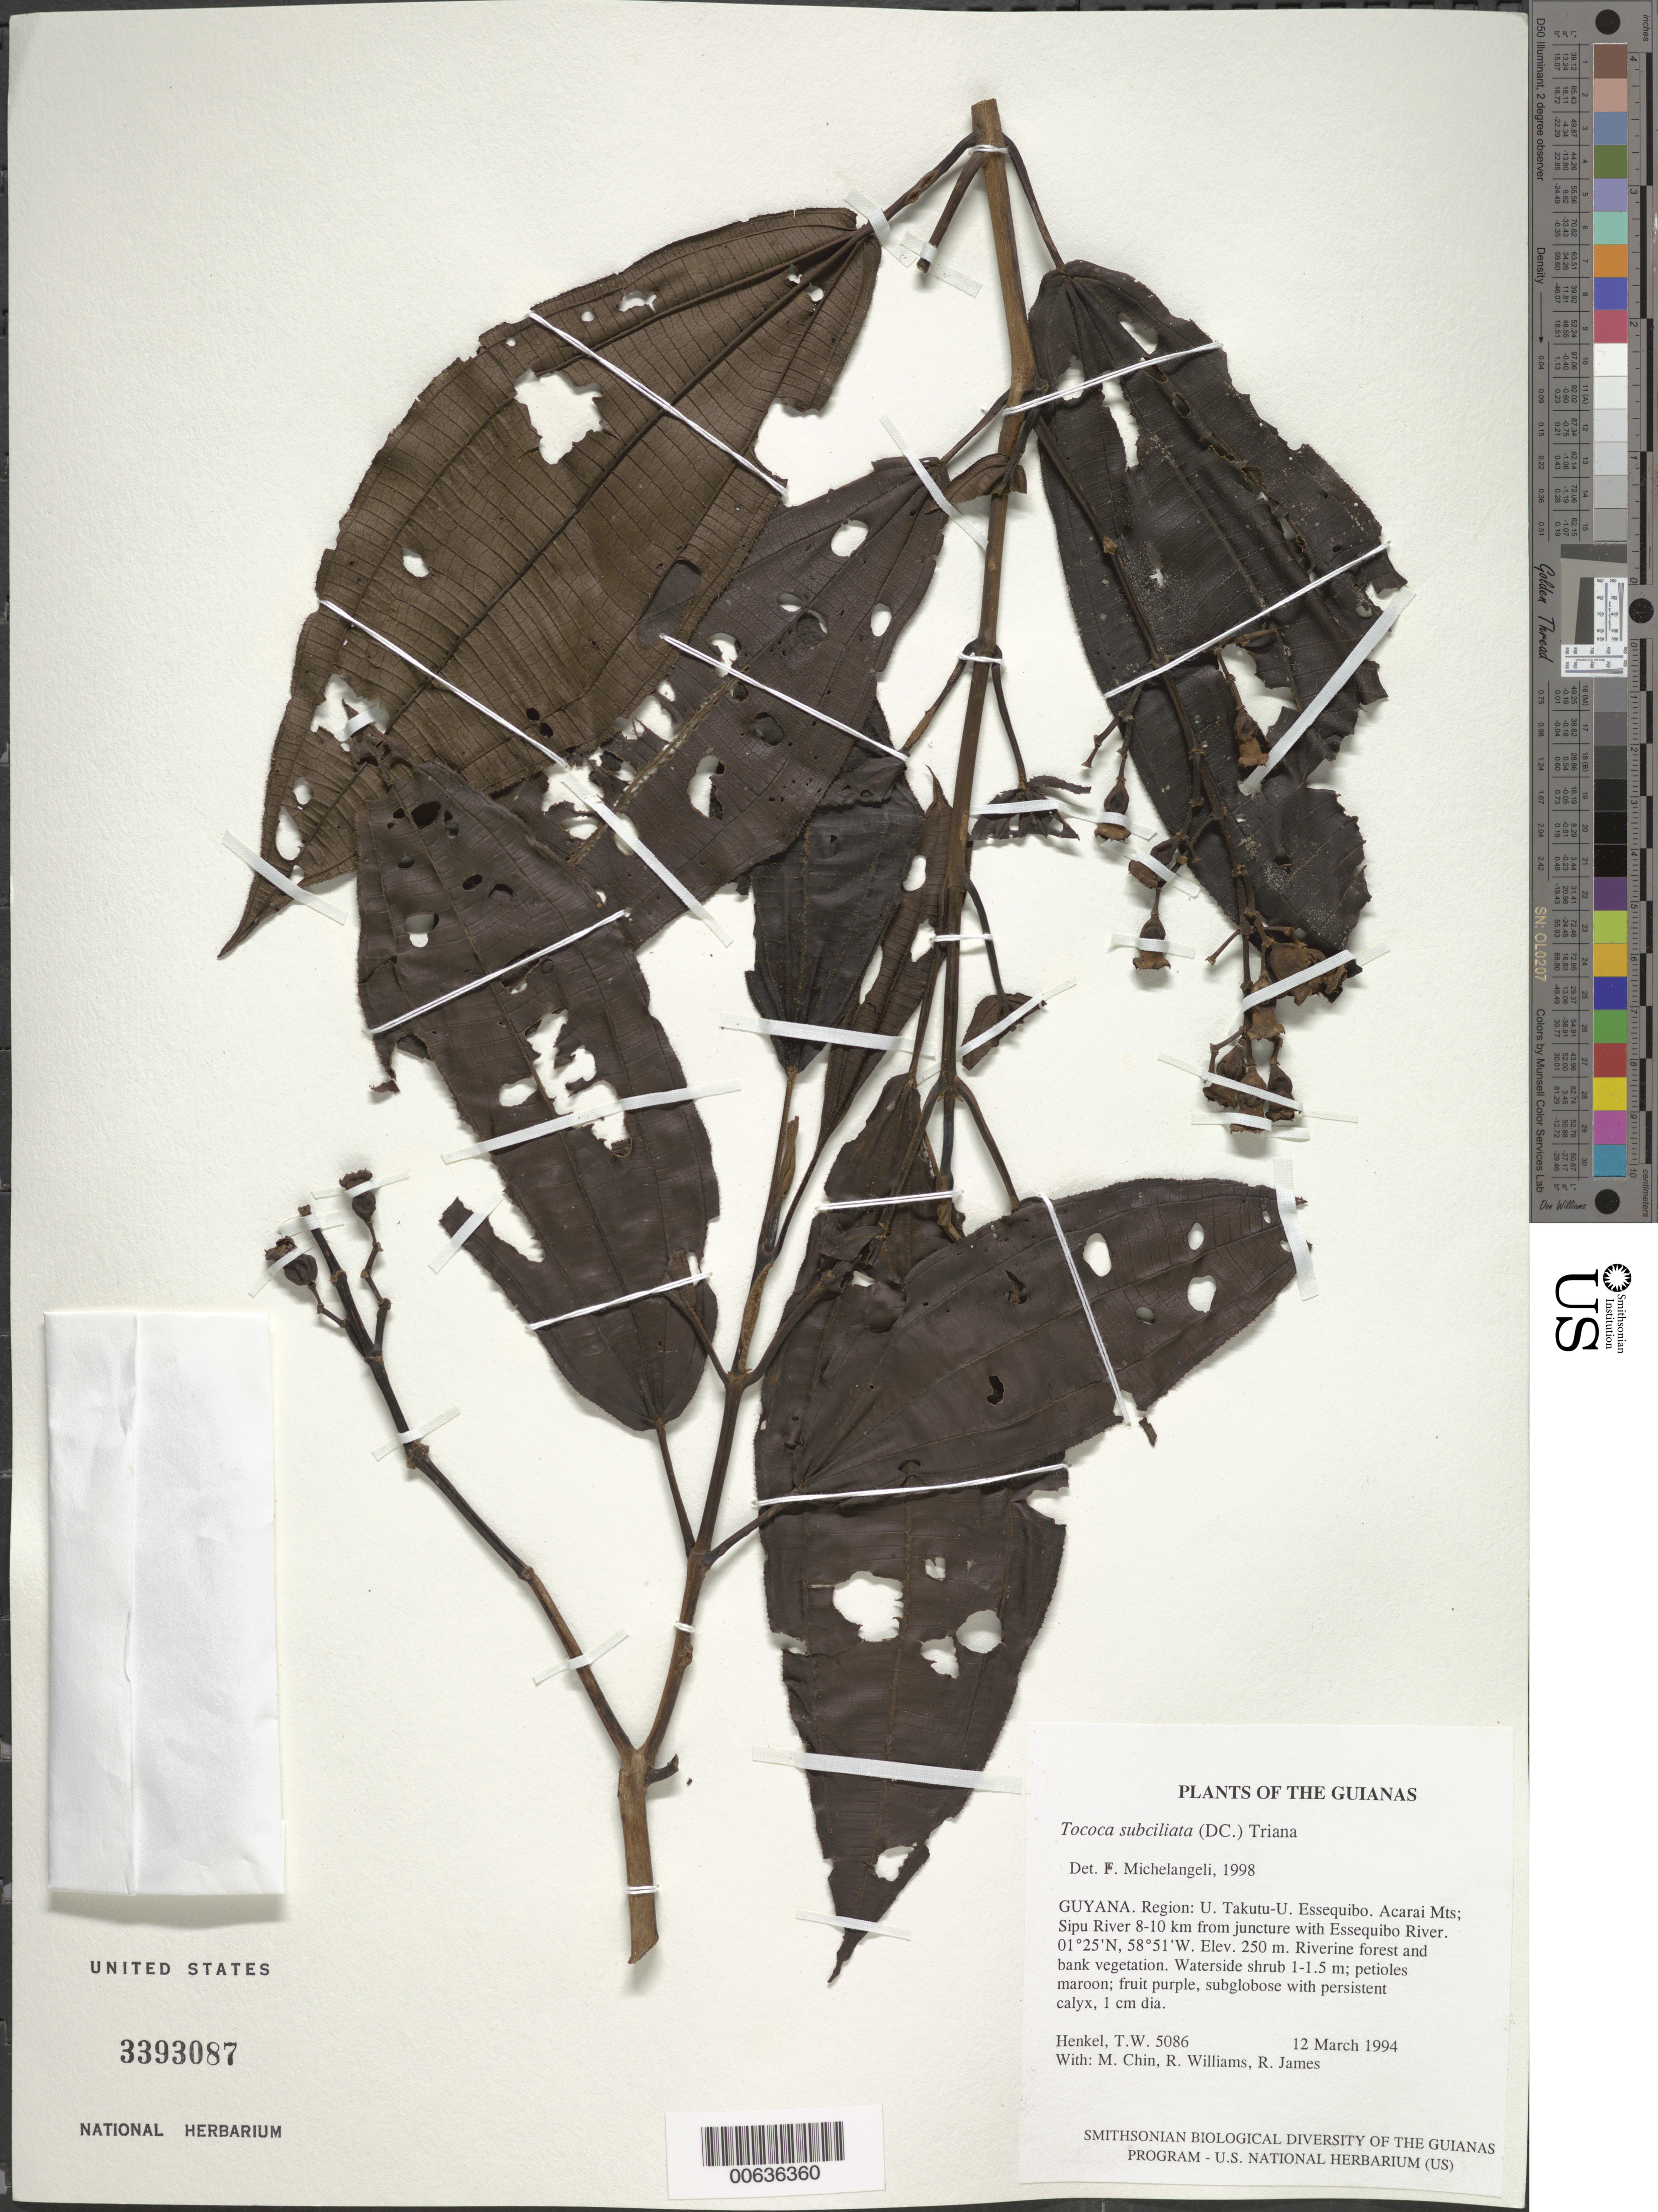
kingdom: Plantae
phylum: Tracheophyta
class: Magnoliopsida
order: Myrtales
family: Melastomataceae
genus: Tococa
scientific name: Tococa subciliata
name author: (DC.) Triana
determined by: Michelangeli, F. A.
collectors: T. Henkel, M. Chin, R. Williams & R. James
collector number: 5086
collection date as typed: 12 March 1994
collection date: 1994-03-12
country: Guyana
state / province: U. Takutu-U. Essequibo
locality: Acarai Mts; Sipu River 8-10 km from juncture with Essequibo River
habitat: Riverine forest and bank vegetation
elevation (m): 250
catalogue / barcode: US 3393087